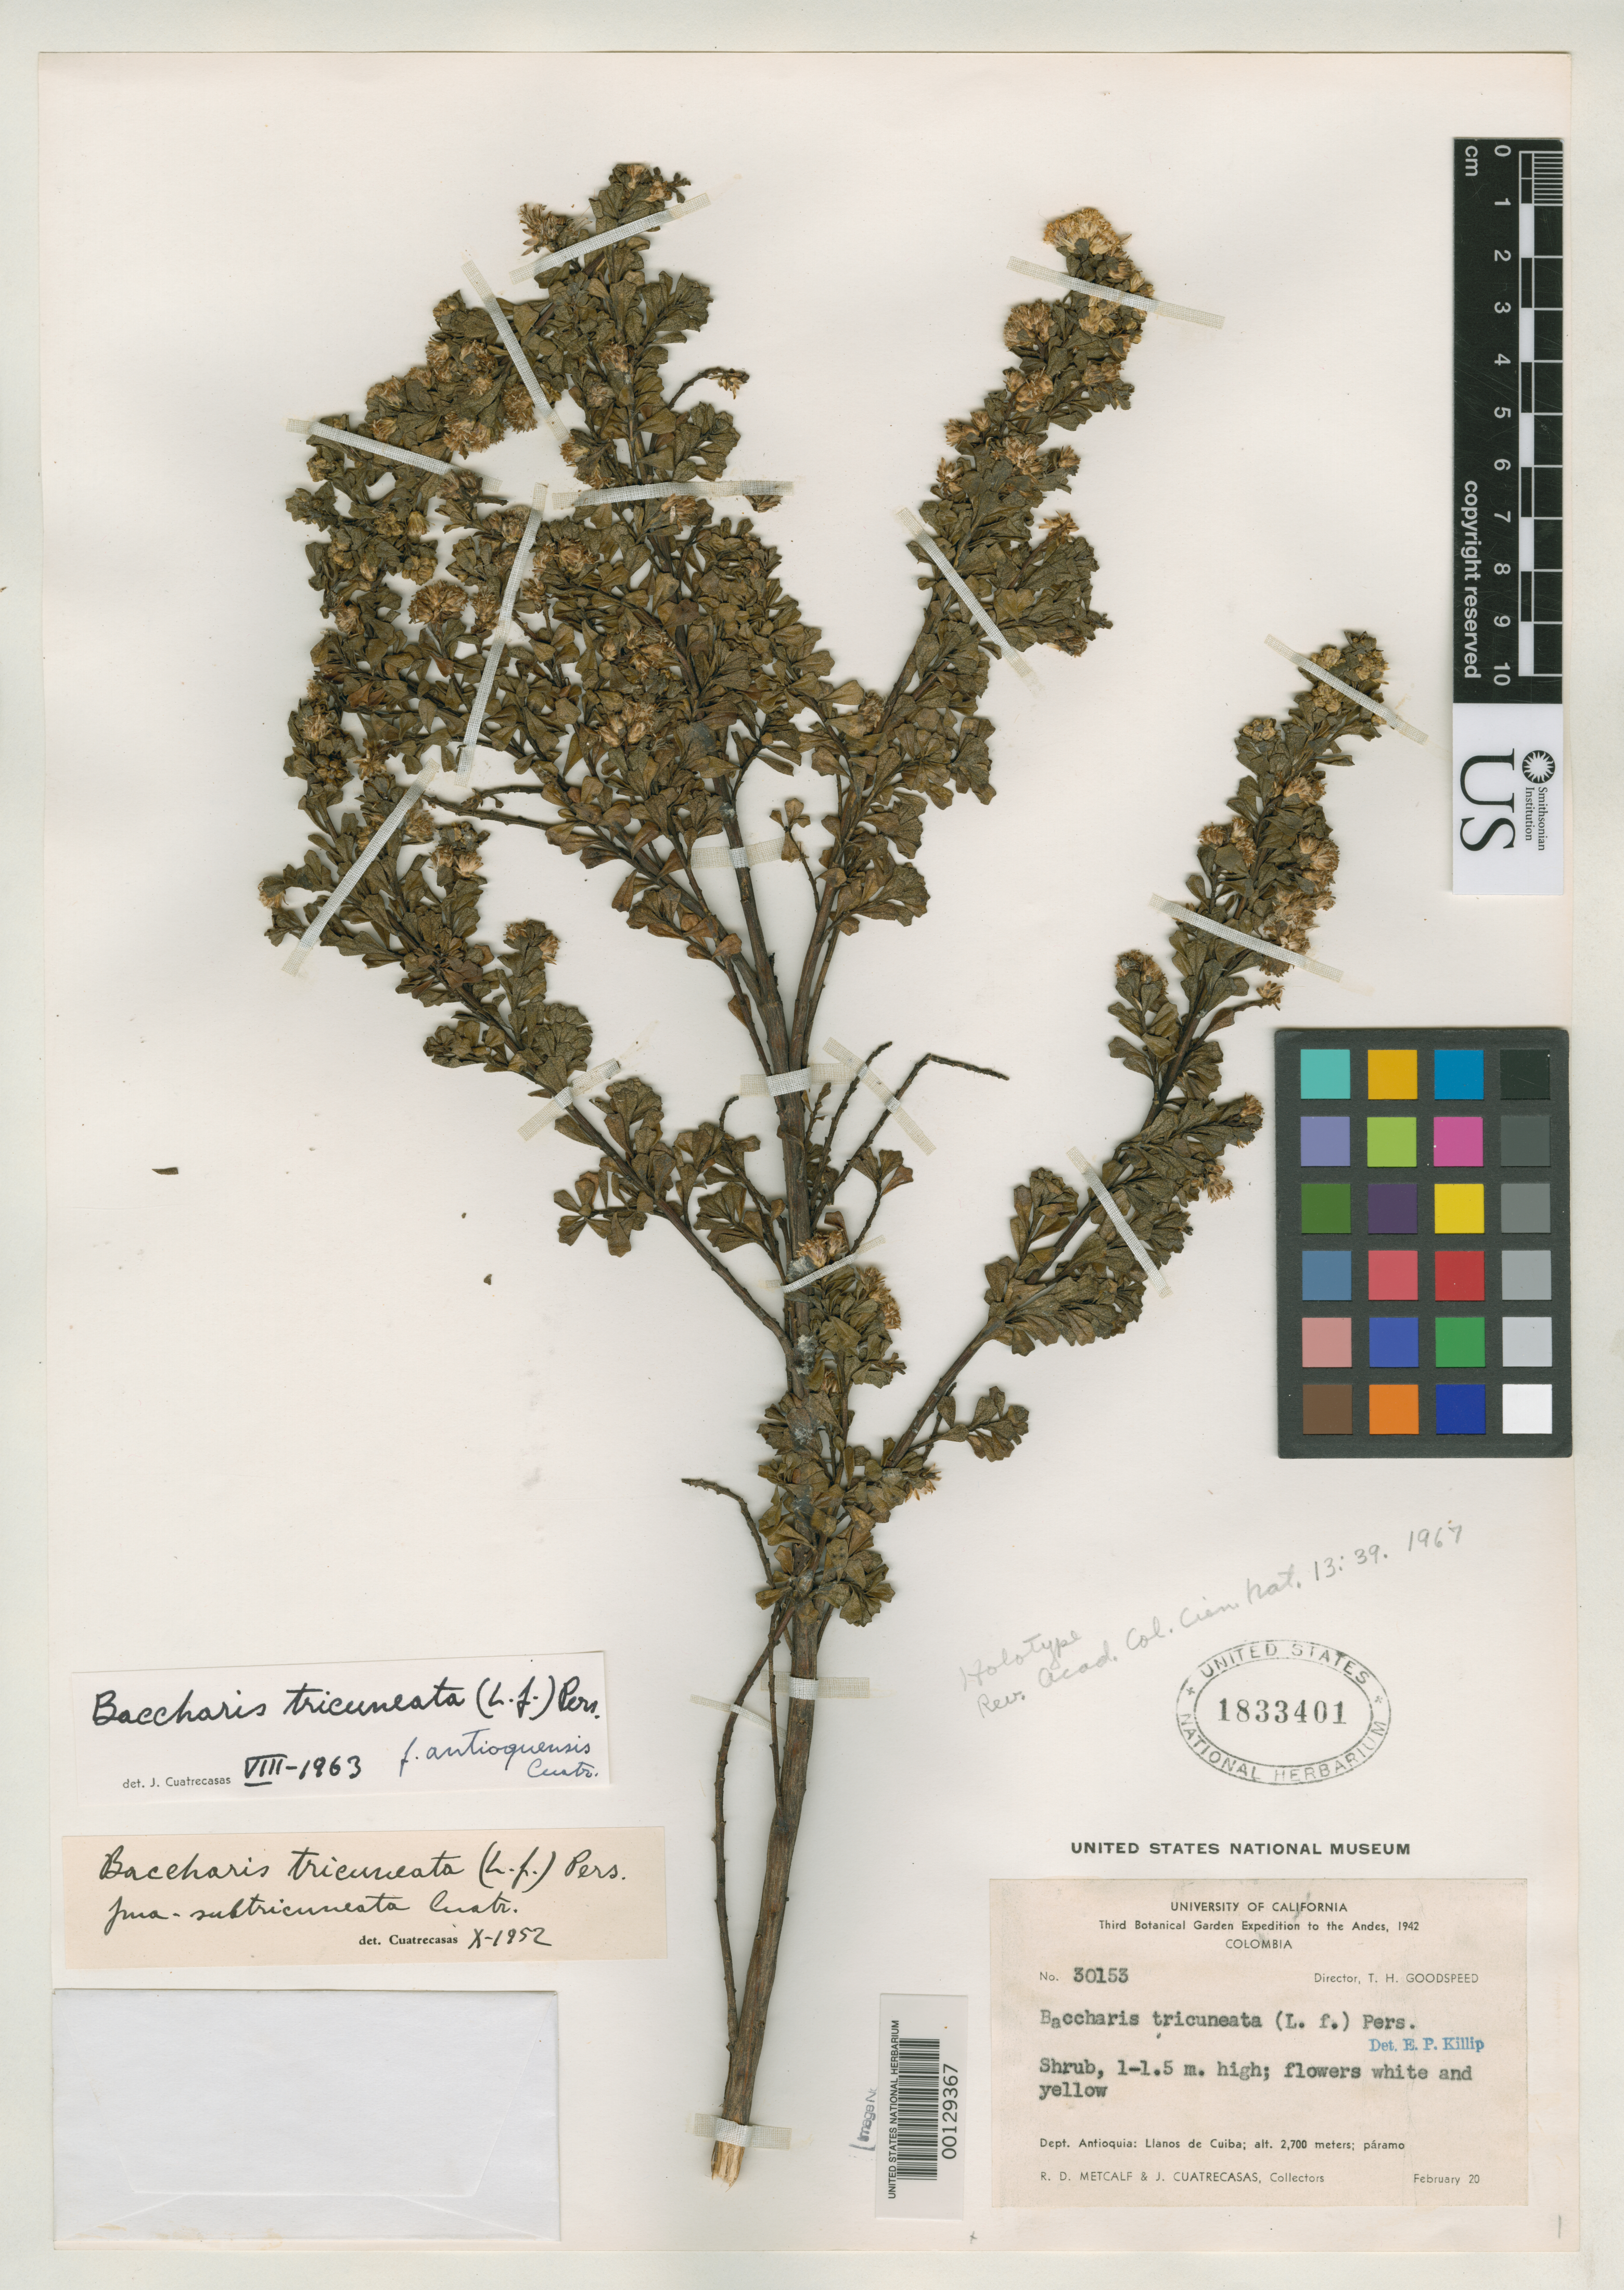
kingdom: Plantae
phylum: Tracheophyta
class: Magnoliopsida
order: Asterales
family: Asteraceae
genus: Baccharis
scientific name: Baccharis tricuneata var. antioquensis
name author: Cuatrec.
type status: Holotype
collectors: R. D. Metcalf & J. Cuatrecasas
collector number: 30153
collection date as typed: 20 Feb 1942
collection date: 1942-02-20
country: Colombia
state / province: Antioquia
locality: Llanos de Cuiba.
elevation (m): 2700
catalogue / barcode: US 1833401